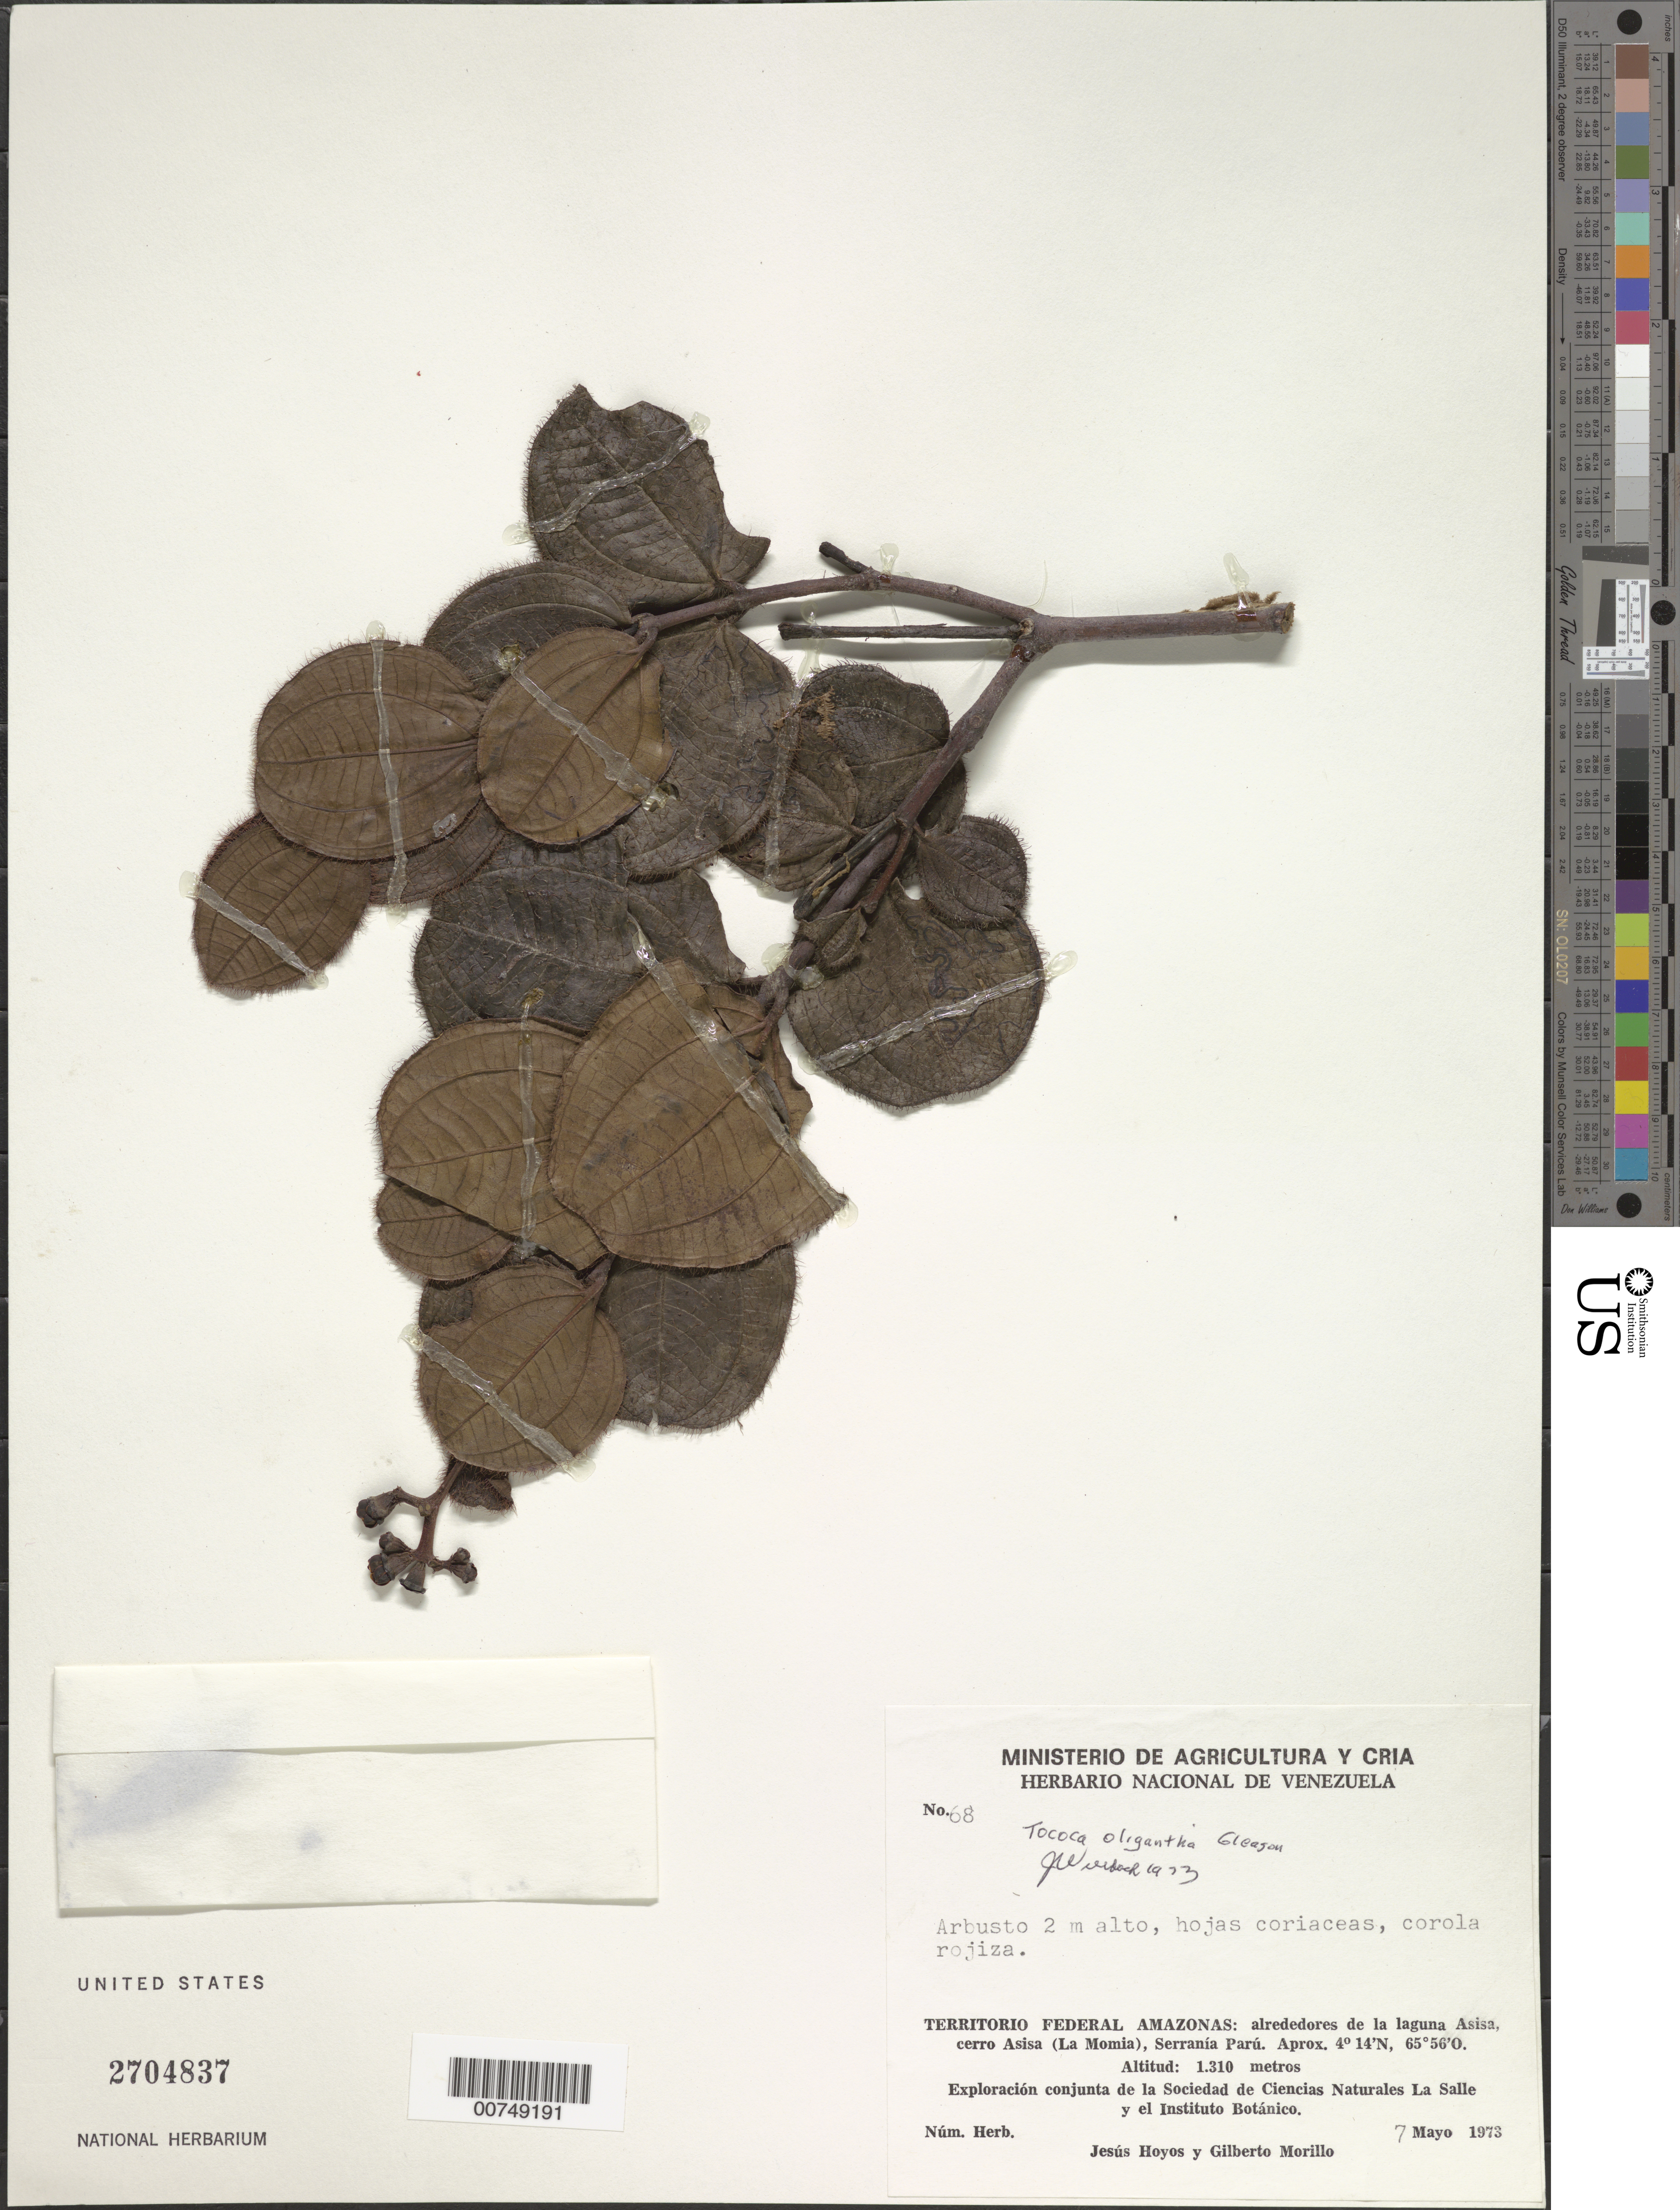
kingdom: Plantae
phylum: Tracheophyta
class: Magnoliopsida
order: Myrtales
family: Melastomataceae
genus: Tococa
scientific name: Tococa oligantha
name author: Gleason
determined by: Wurdack, John J., (US), US (UNITED STATES)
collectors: J. Hoyos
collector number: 68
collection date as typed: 7-May-73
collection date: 1973-05-07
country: Venezuela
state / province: Amazonas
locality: Serranía Parú, Laguna Asisa, cerro Asisa (La Momia)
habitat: Exploracion conjunta de la Sociedad de Ciencias Naturales La Salle y el Instituto Botanico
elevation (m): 1310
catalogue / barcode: US 2704837